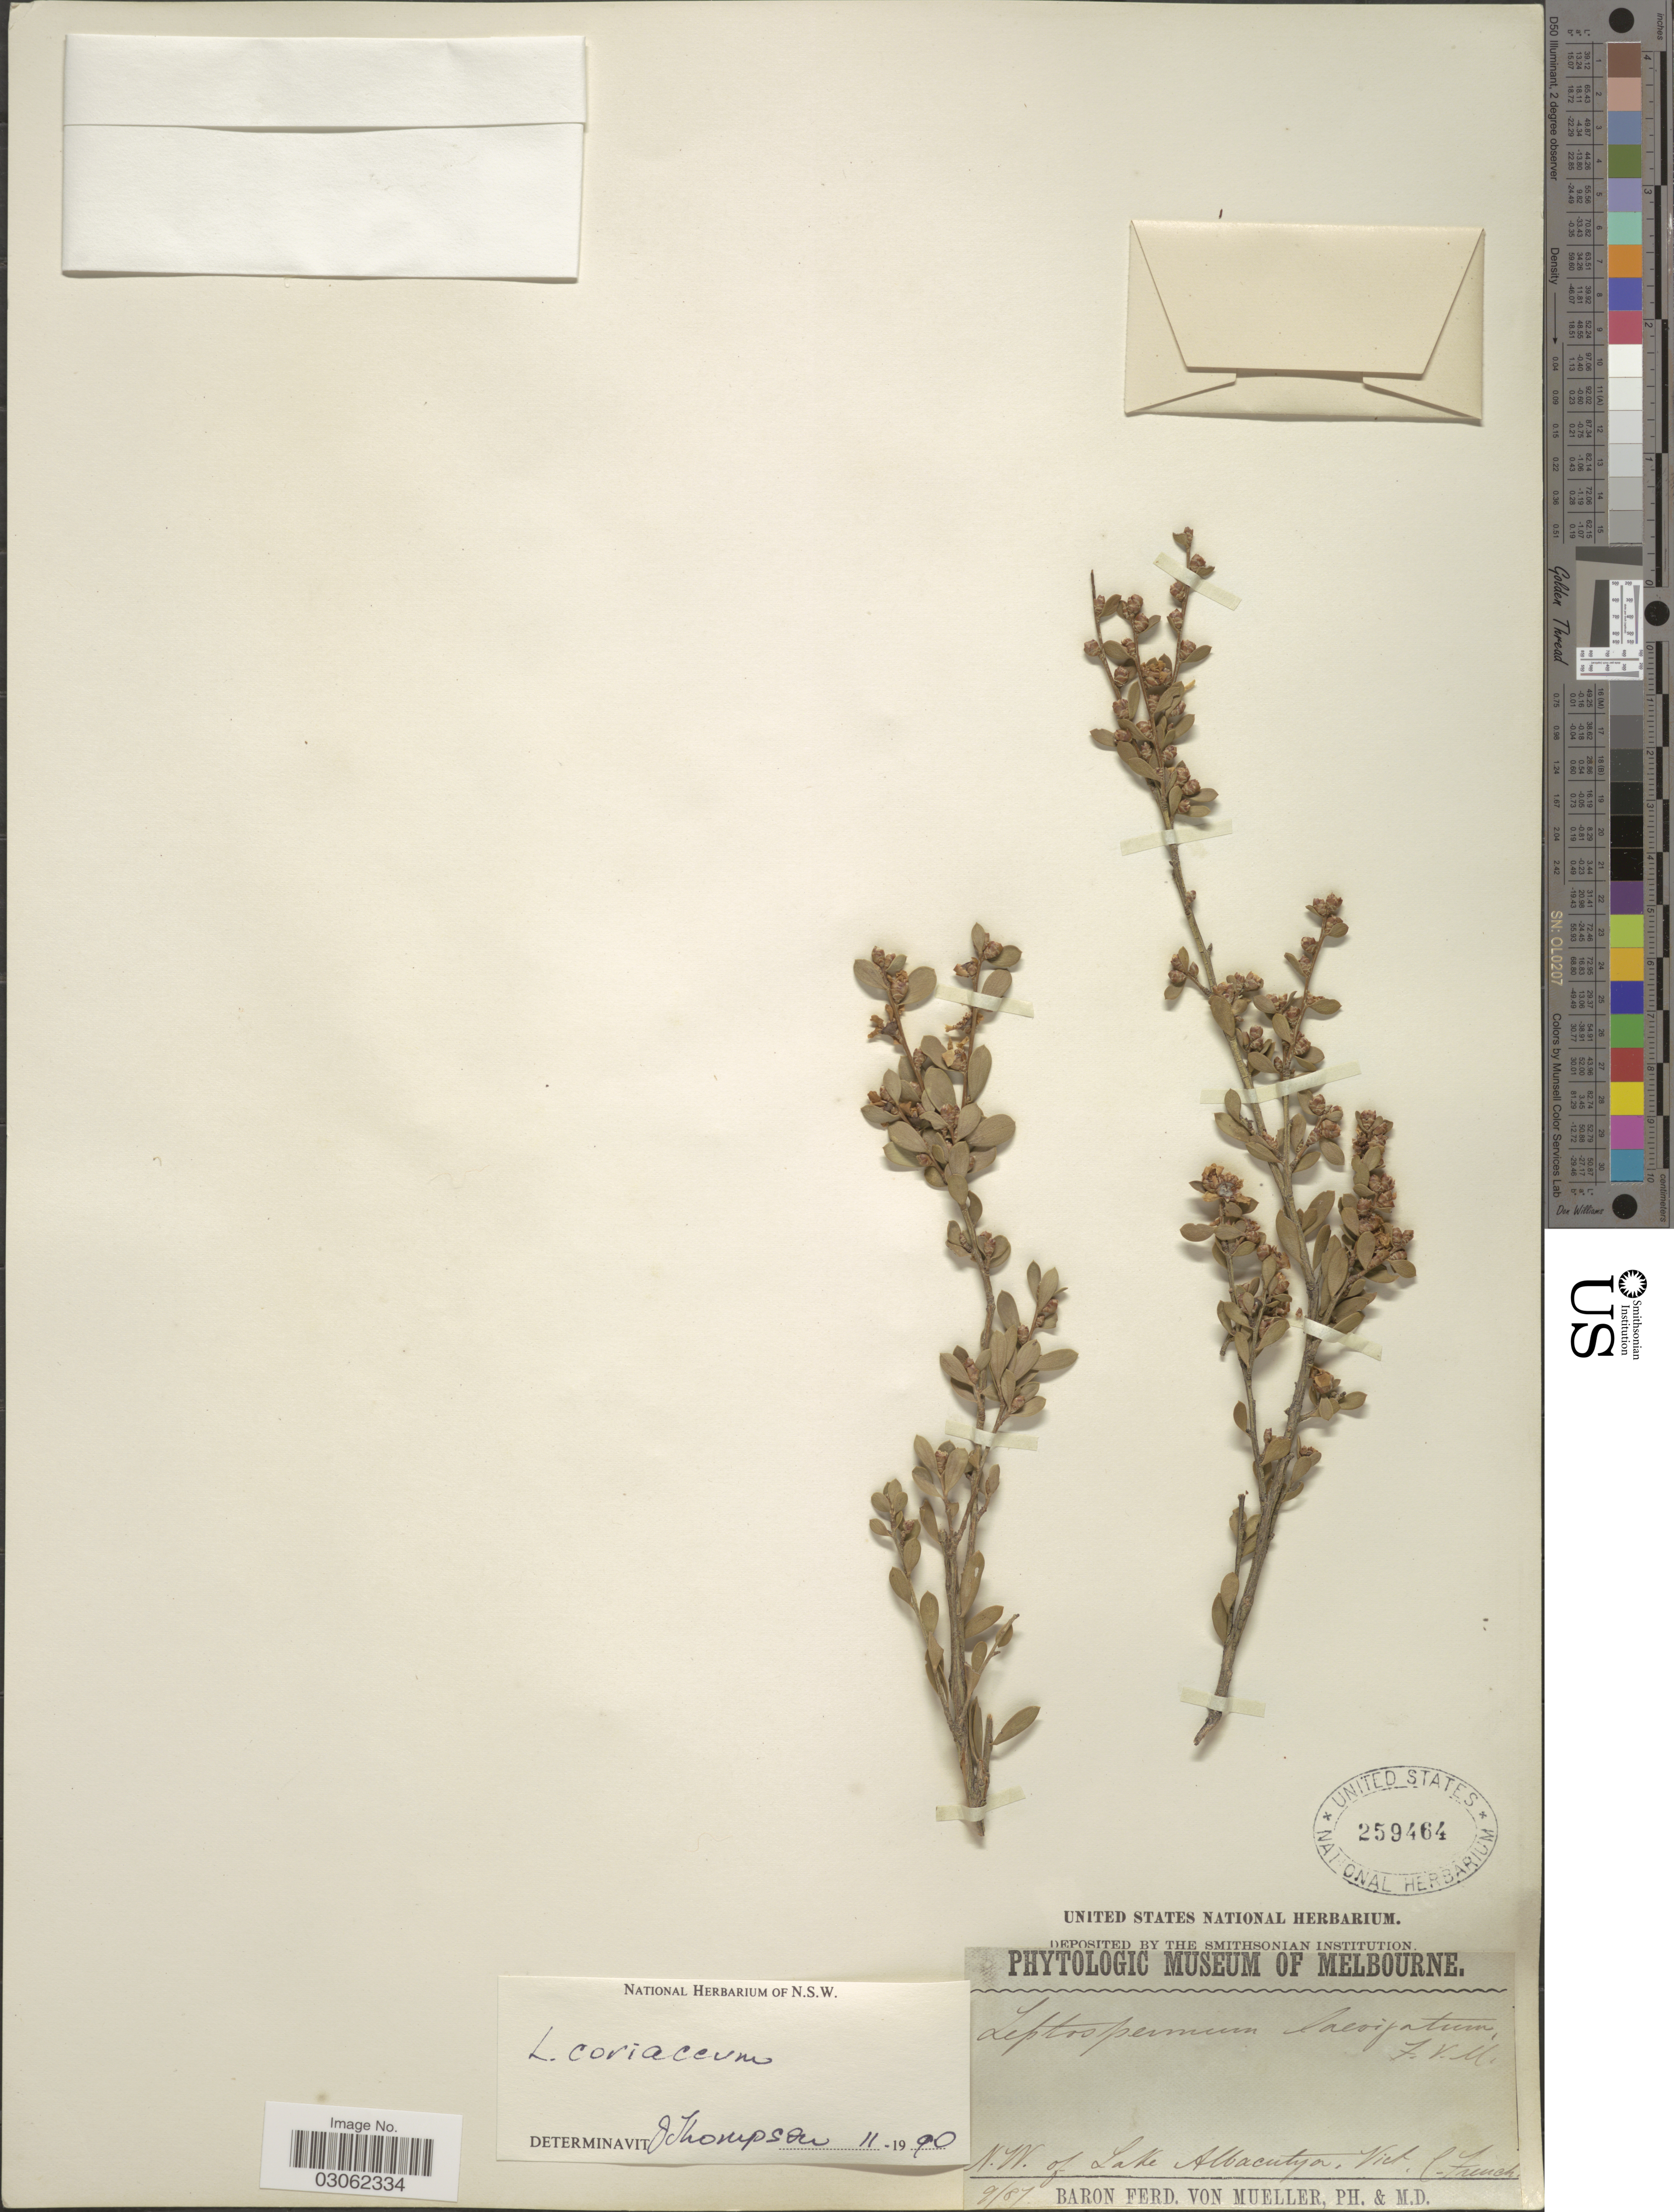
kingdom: Plantae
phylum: Tracheophyta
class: Magnoliopsida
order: Myrtales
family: Myrtaceae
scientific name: Gaudium coriaceum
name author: (F. Muell.) P.G. Wilson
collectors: C. French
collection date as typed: Transcribed d/m/y: /9/87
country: Australia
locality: N.W. of Lake Albacutya, Vict. C. French.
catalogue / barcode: US 259464